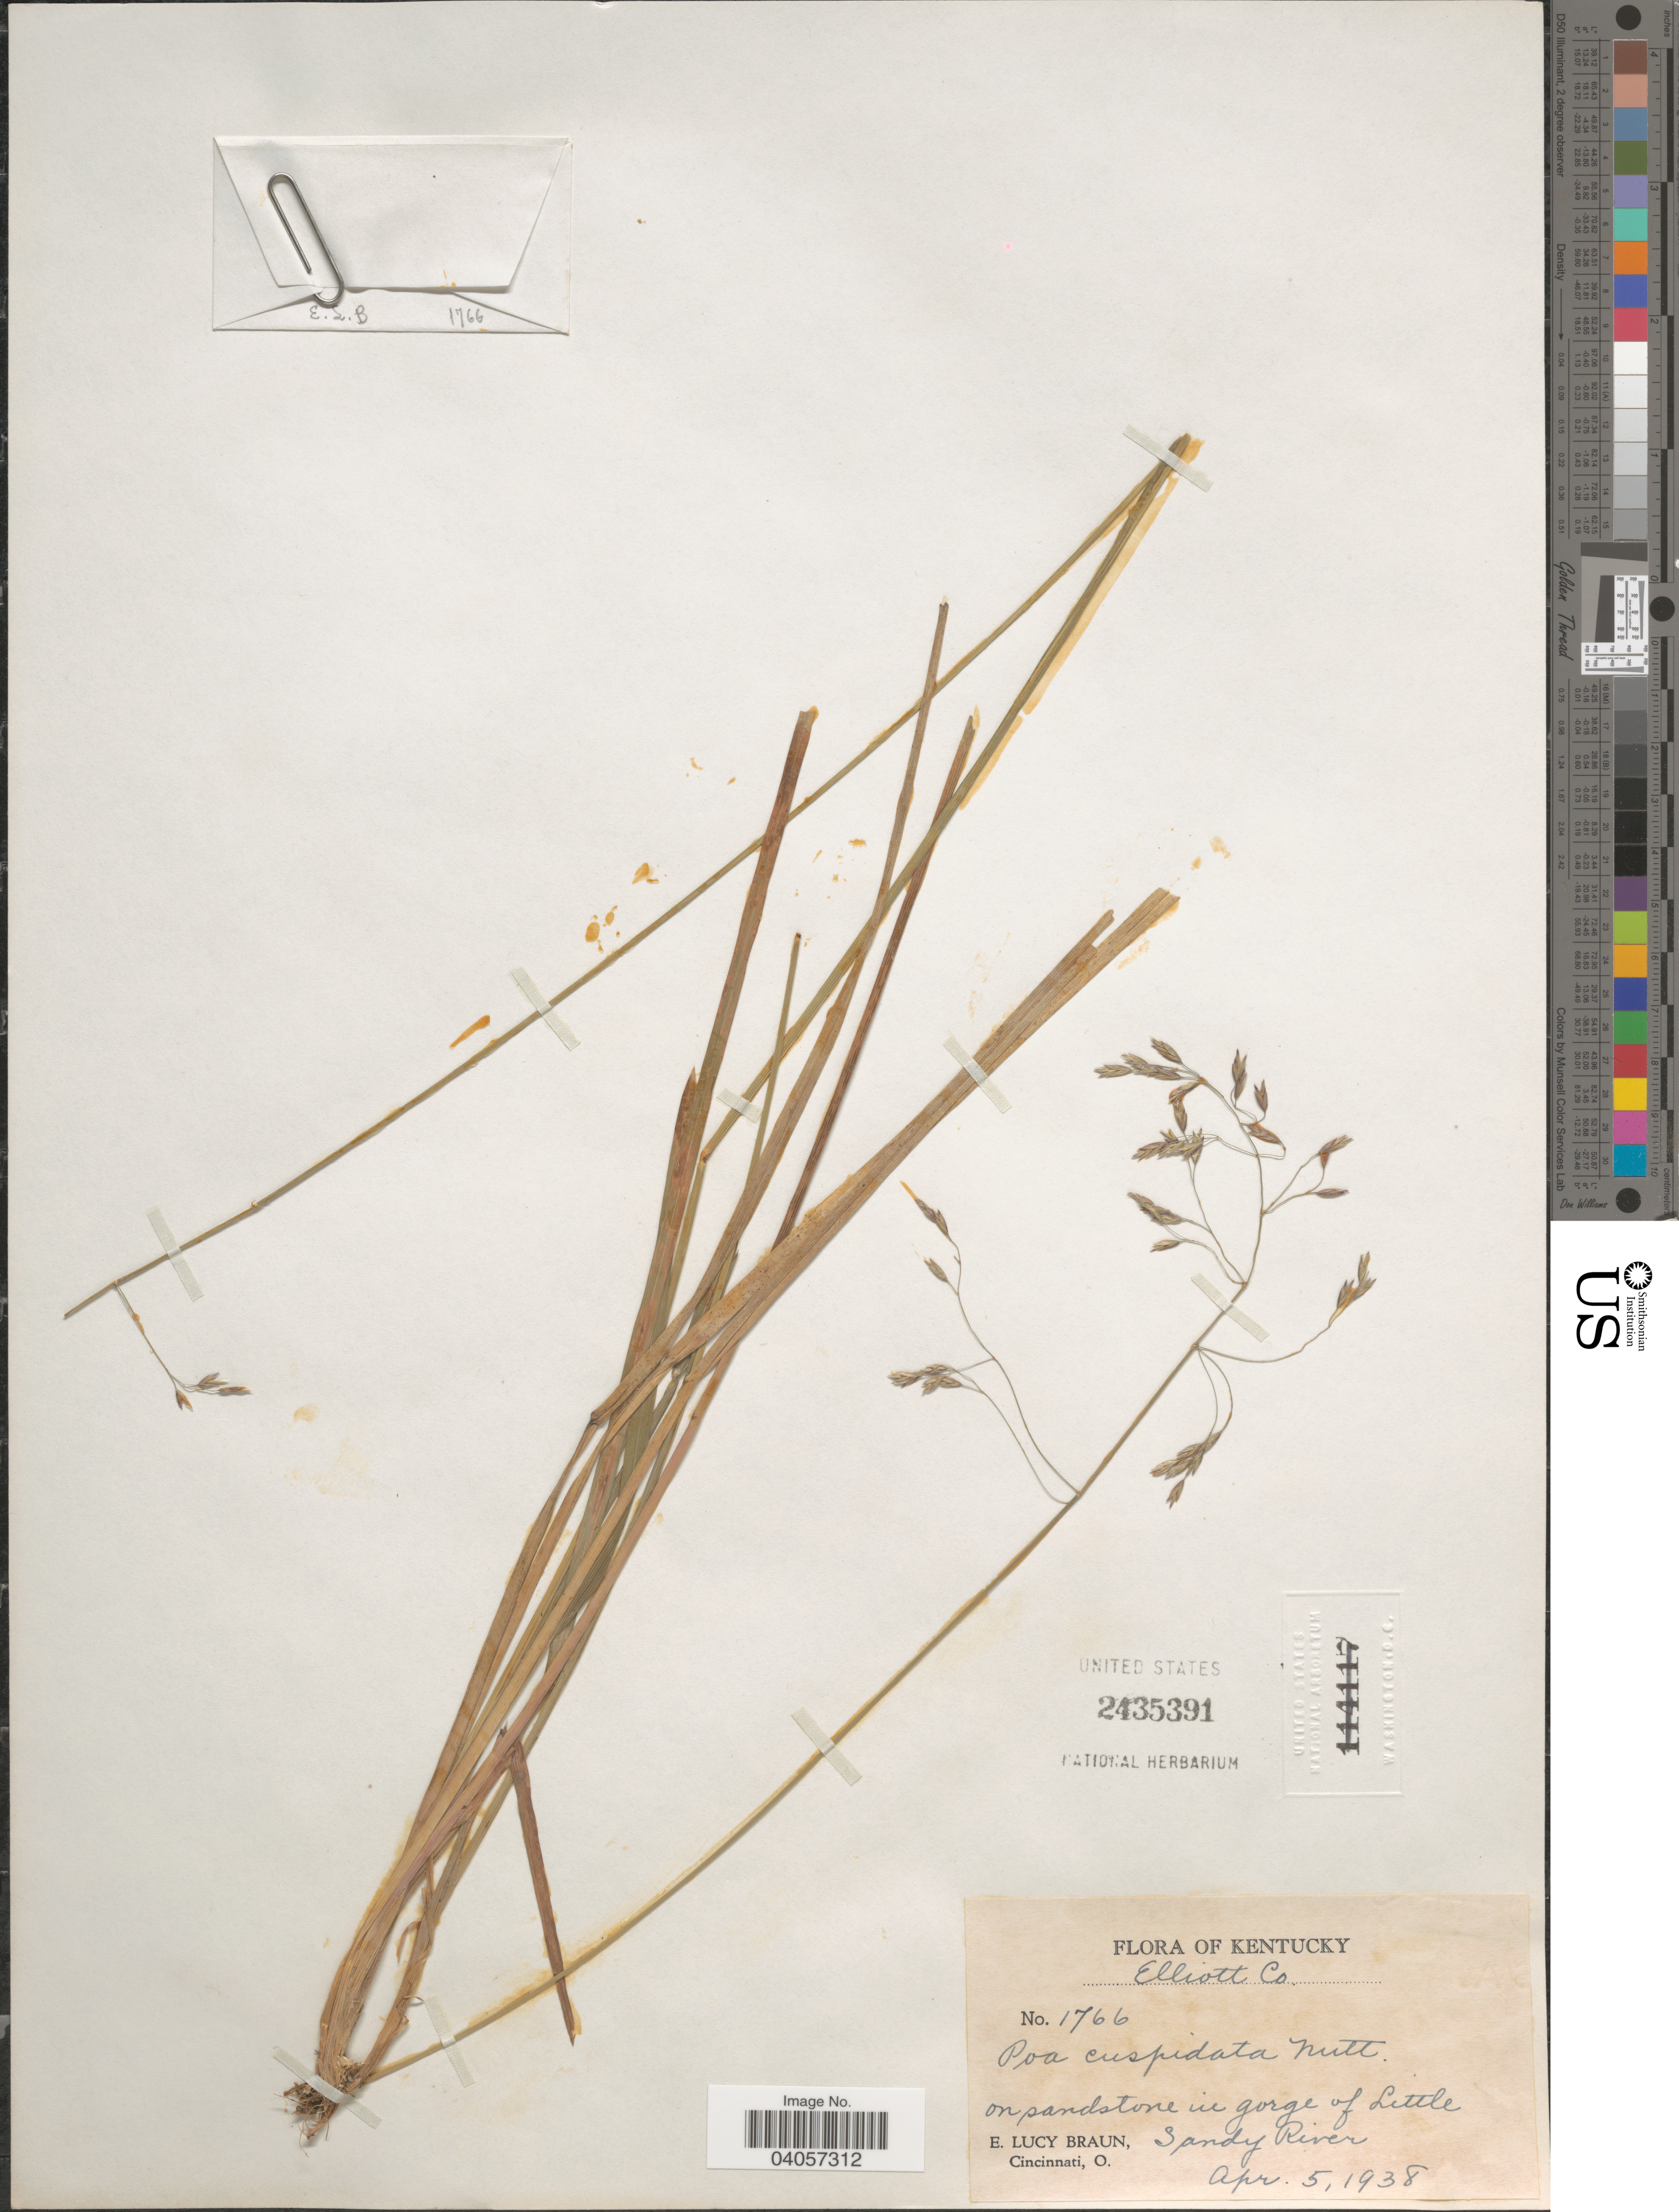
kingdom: Plantae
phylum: Tracheophyta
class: Liliopsida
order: Poales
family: Poaceae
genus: Poa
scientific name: Poa cuspidata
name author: Nutt.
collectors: E. L. Braun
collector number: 1766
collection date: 1938-04-05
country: United States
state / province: Kentucky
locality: Elliott Co. On sandstone in gorge of Little Sandy River.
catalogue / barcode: US 2435391